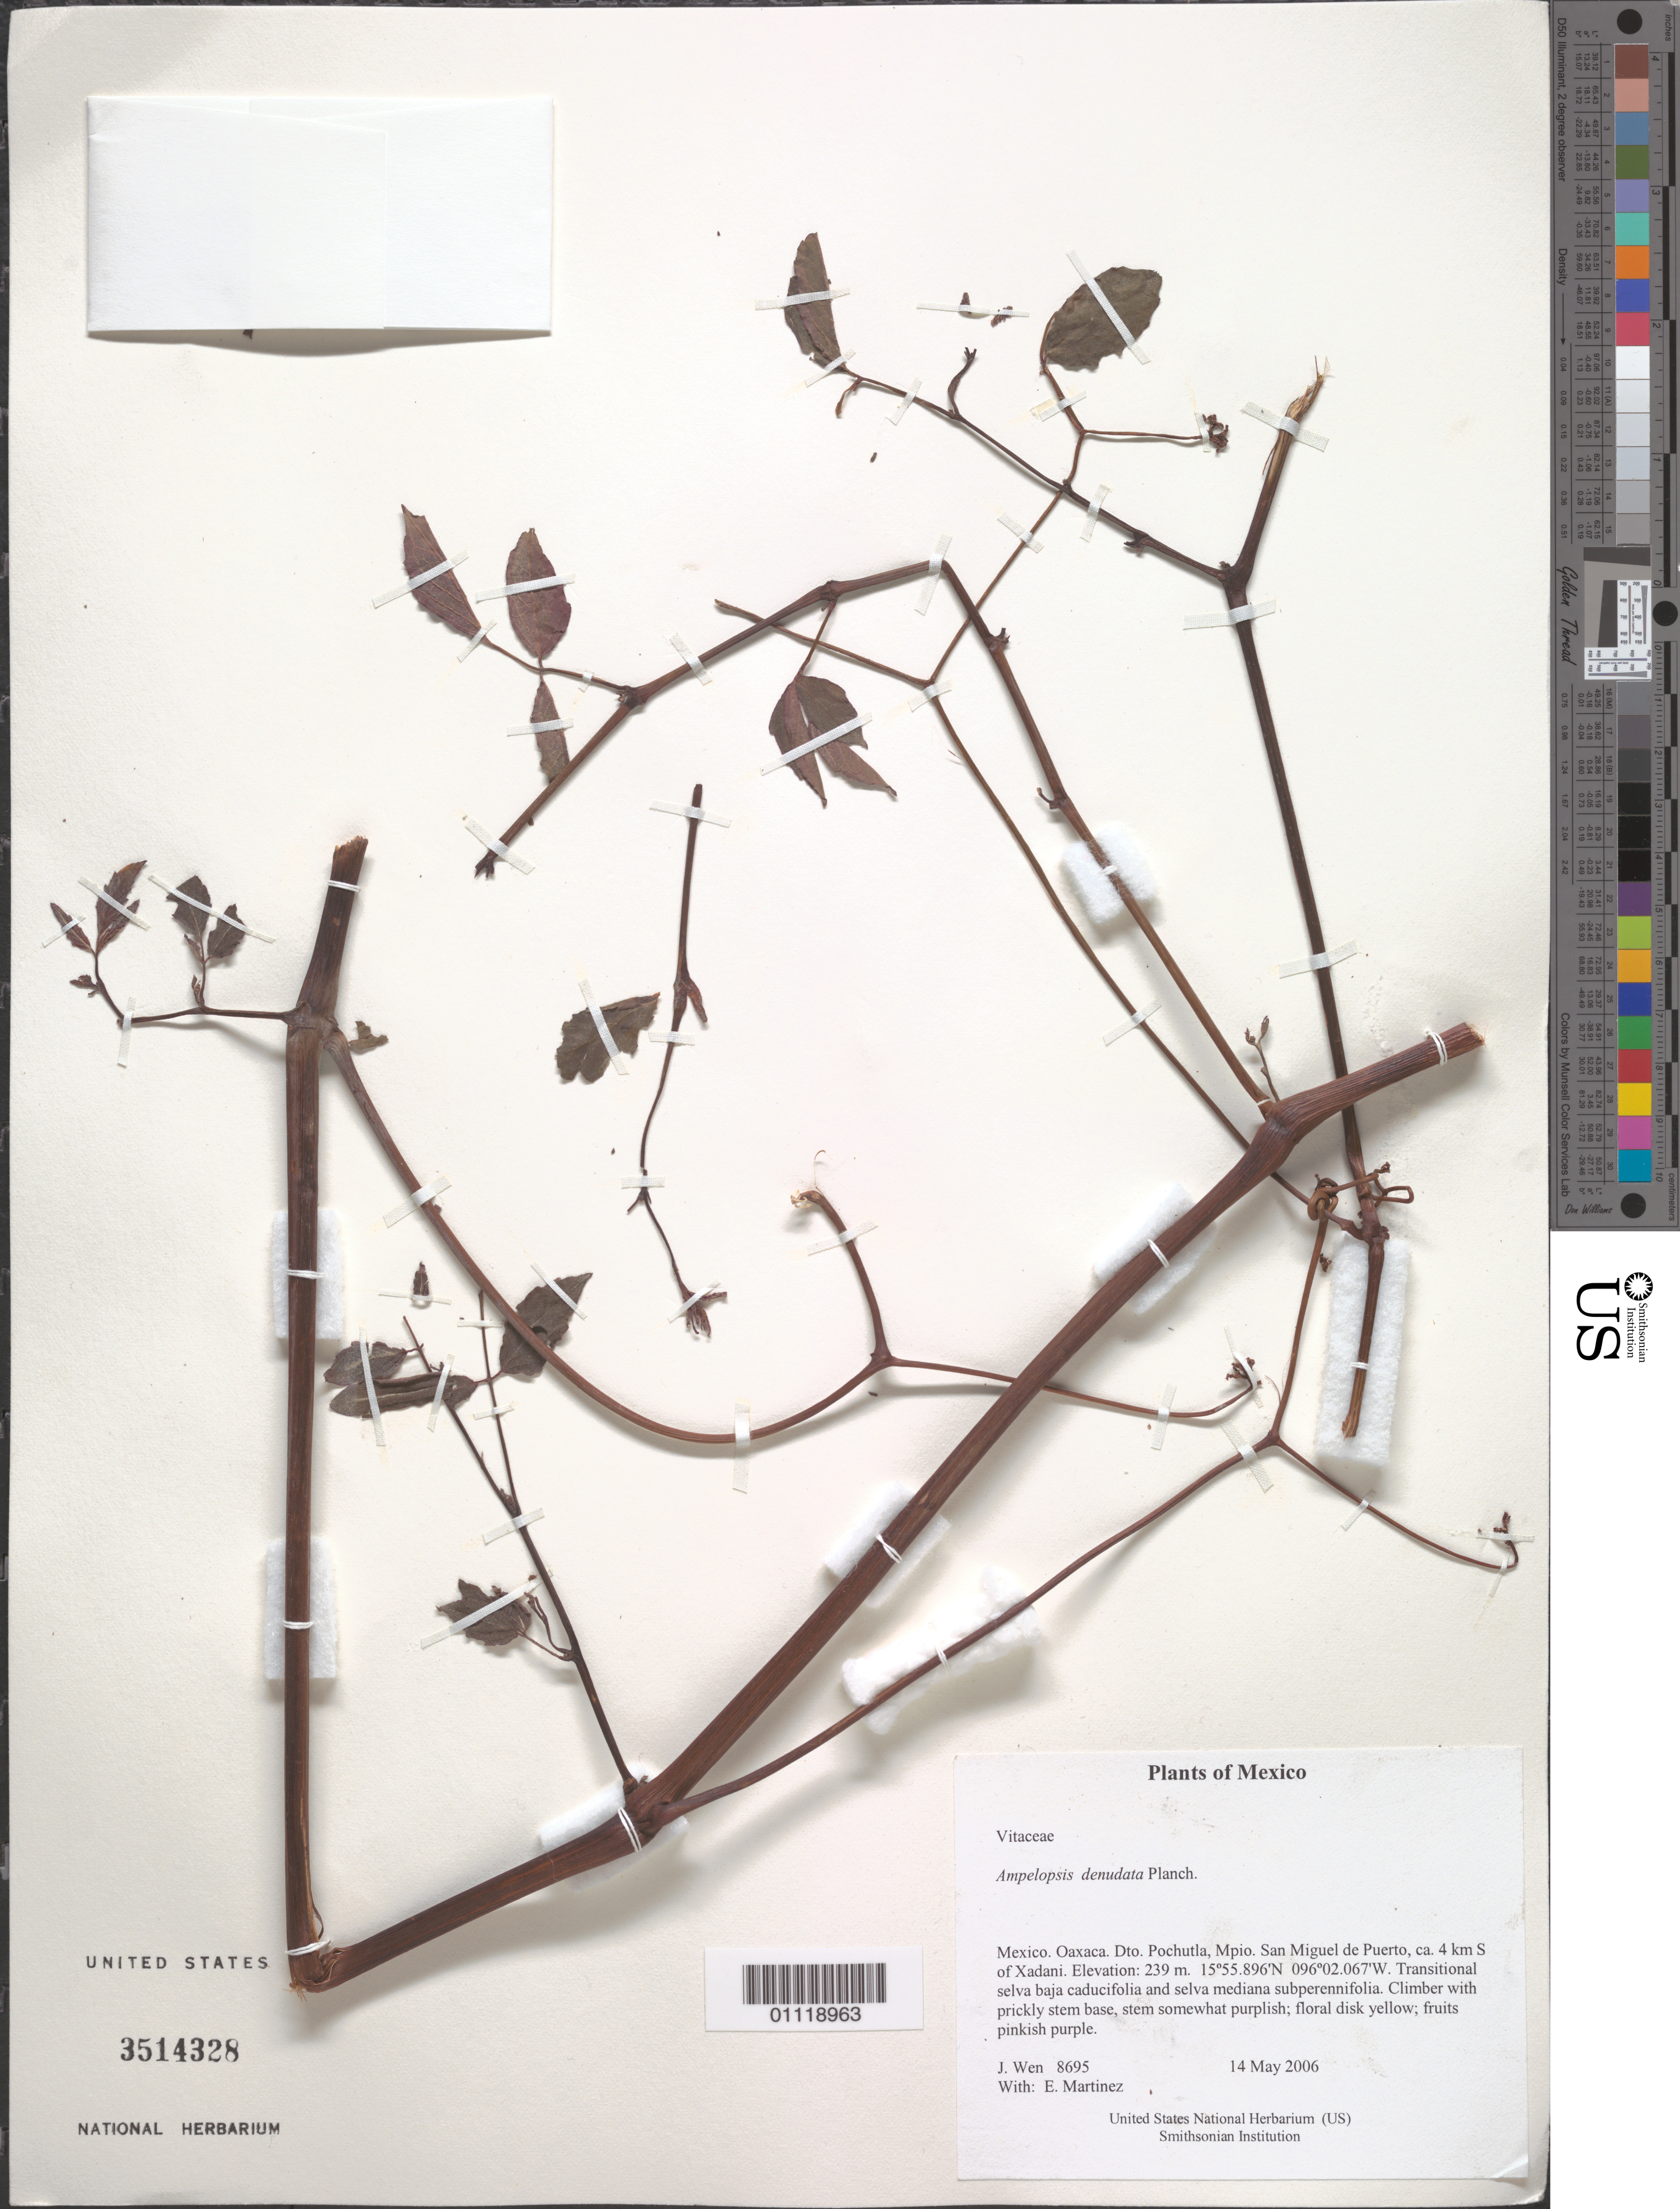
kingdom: Plantae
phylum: Tracheophyta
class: Magnoliopsida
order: Vitales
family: Vitaceae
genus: Ampelopsis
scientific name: Ampelopsis denudata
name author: Planch.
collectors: J. Wen & E. M. Martínez S.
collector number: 8695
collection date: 2006-05-14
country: Mexico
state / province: Oaxaca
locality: Dto. Pochutla, Mpio. San Miguel de Puerto, ca. 4 km S of Xadani.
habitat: Climber.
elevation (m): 239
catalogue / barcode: US 3514328